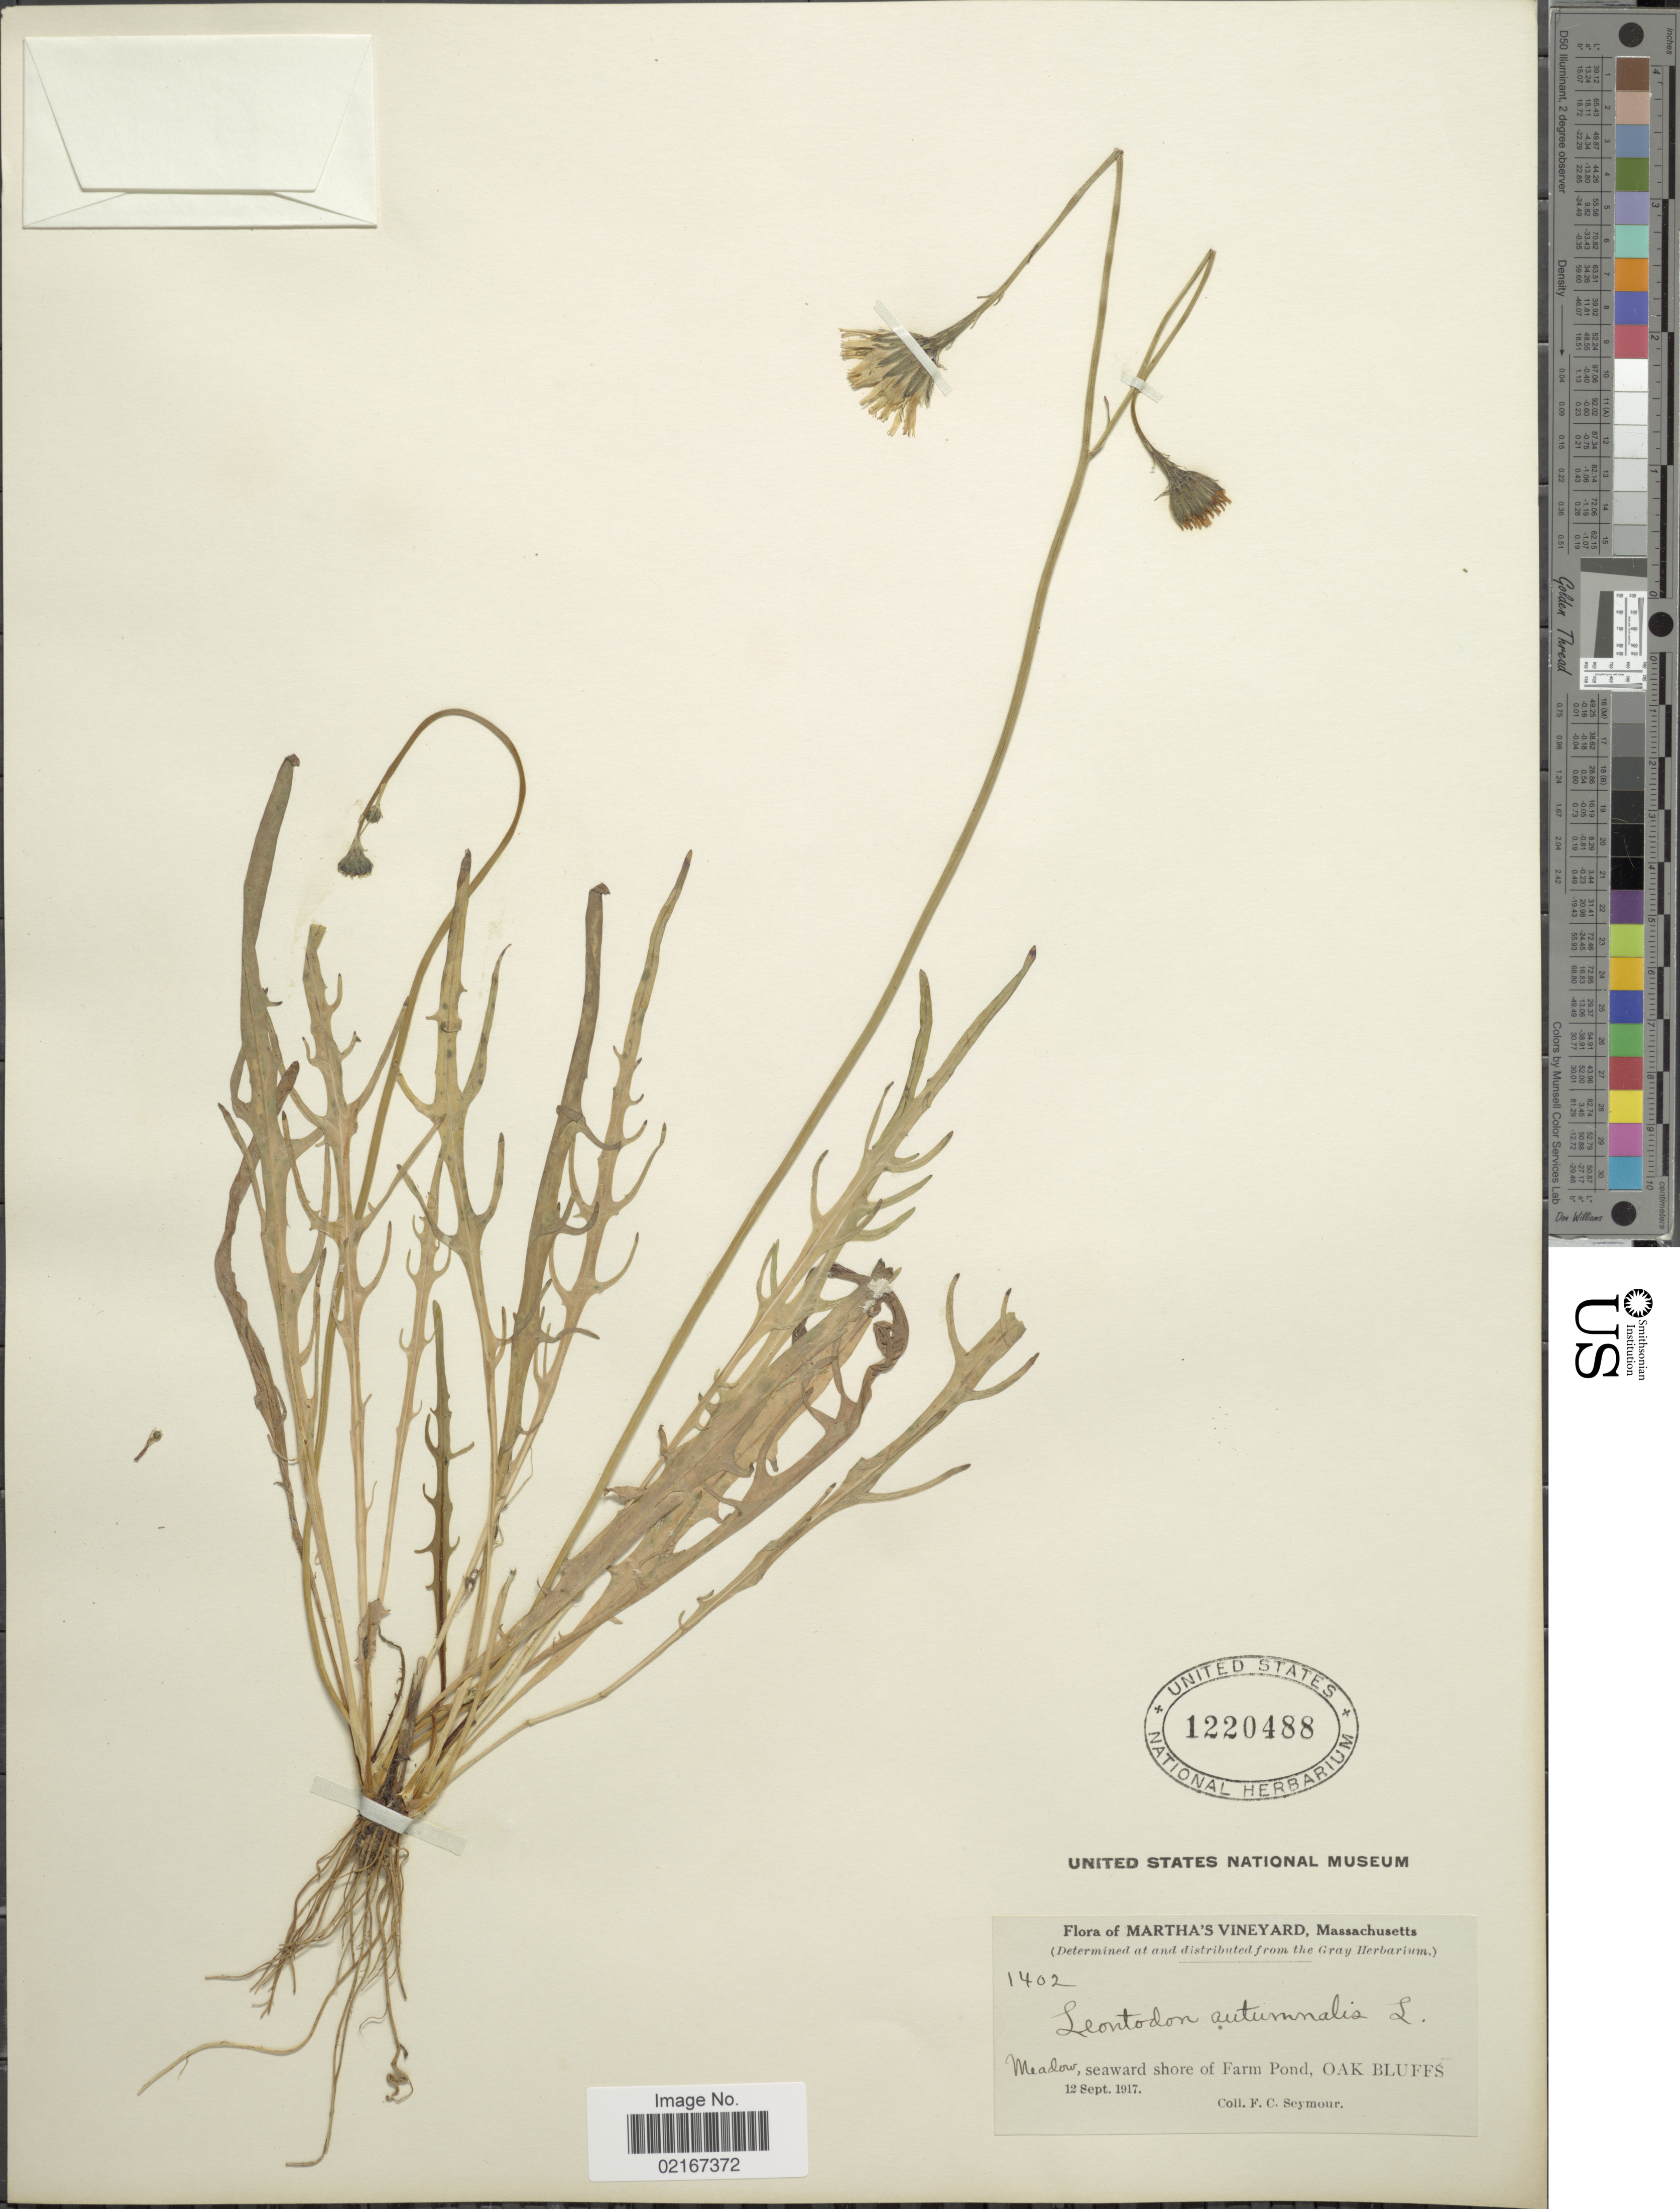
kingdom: Plantae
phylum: Tracheophyta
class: Magnoliopsida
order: Asterales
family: Asteraceae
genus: Scorzoneroides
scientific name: Scorzoneroides autumnalis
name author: (L.) Moench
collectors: F. C. Seymour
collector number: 1402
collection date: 1917-09-12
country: United States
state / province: Massachusetts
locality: Martha's Vineyard, seaward shore of Farm Pond, Oak Bluffs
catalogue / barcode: US 1220488